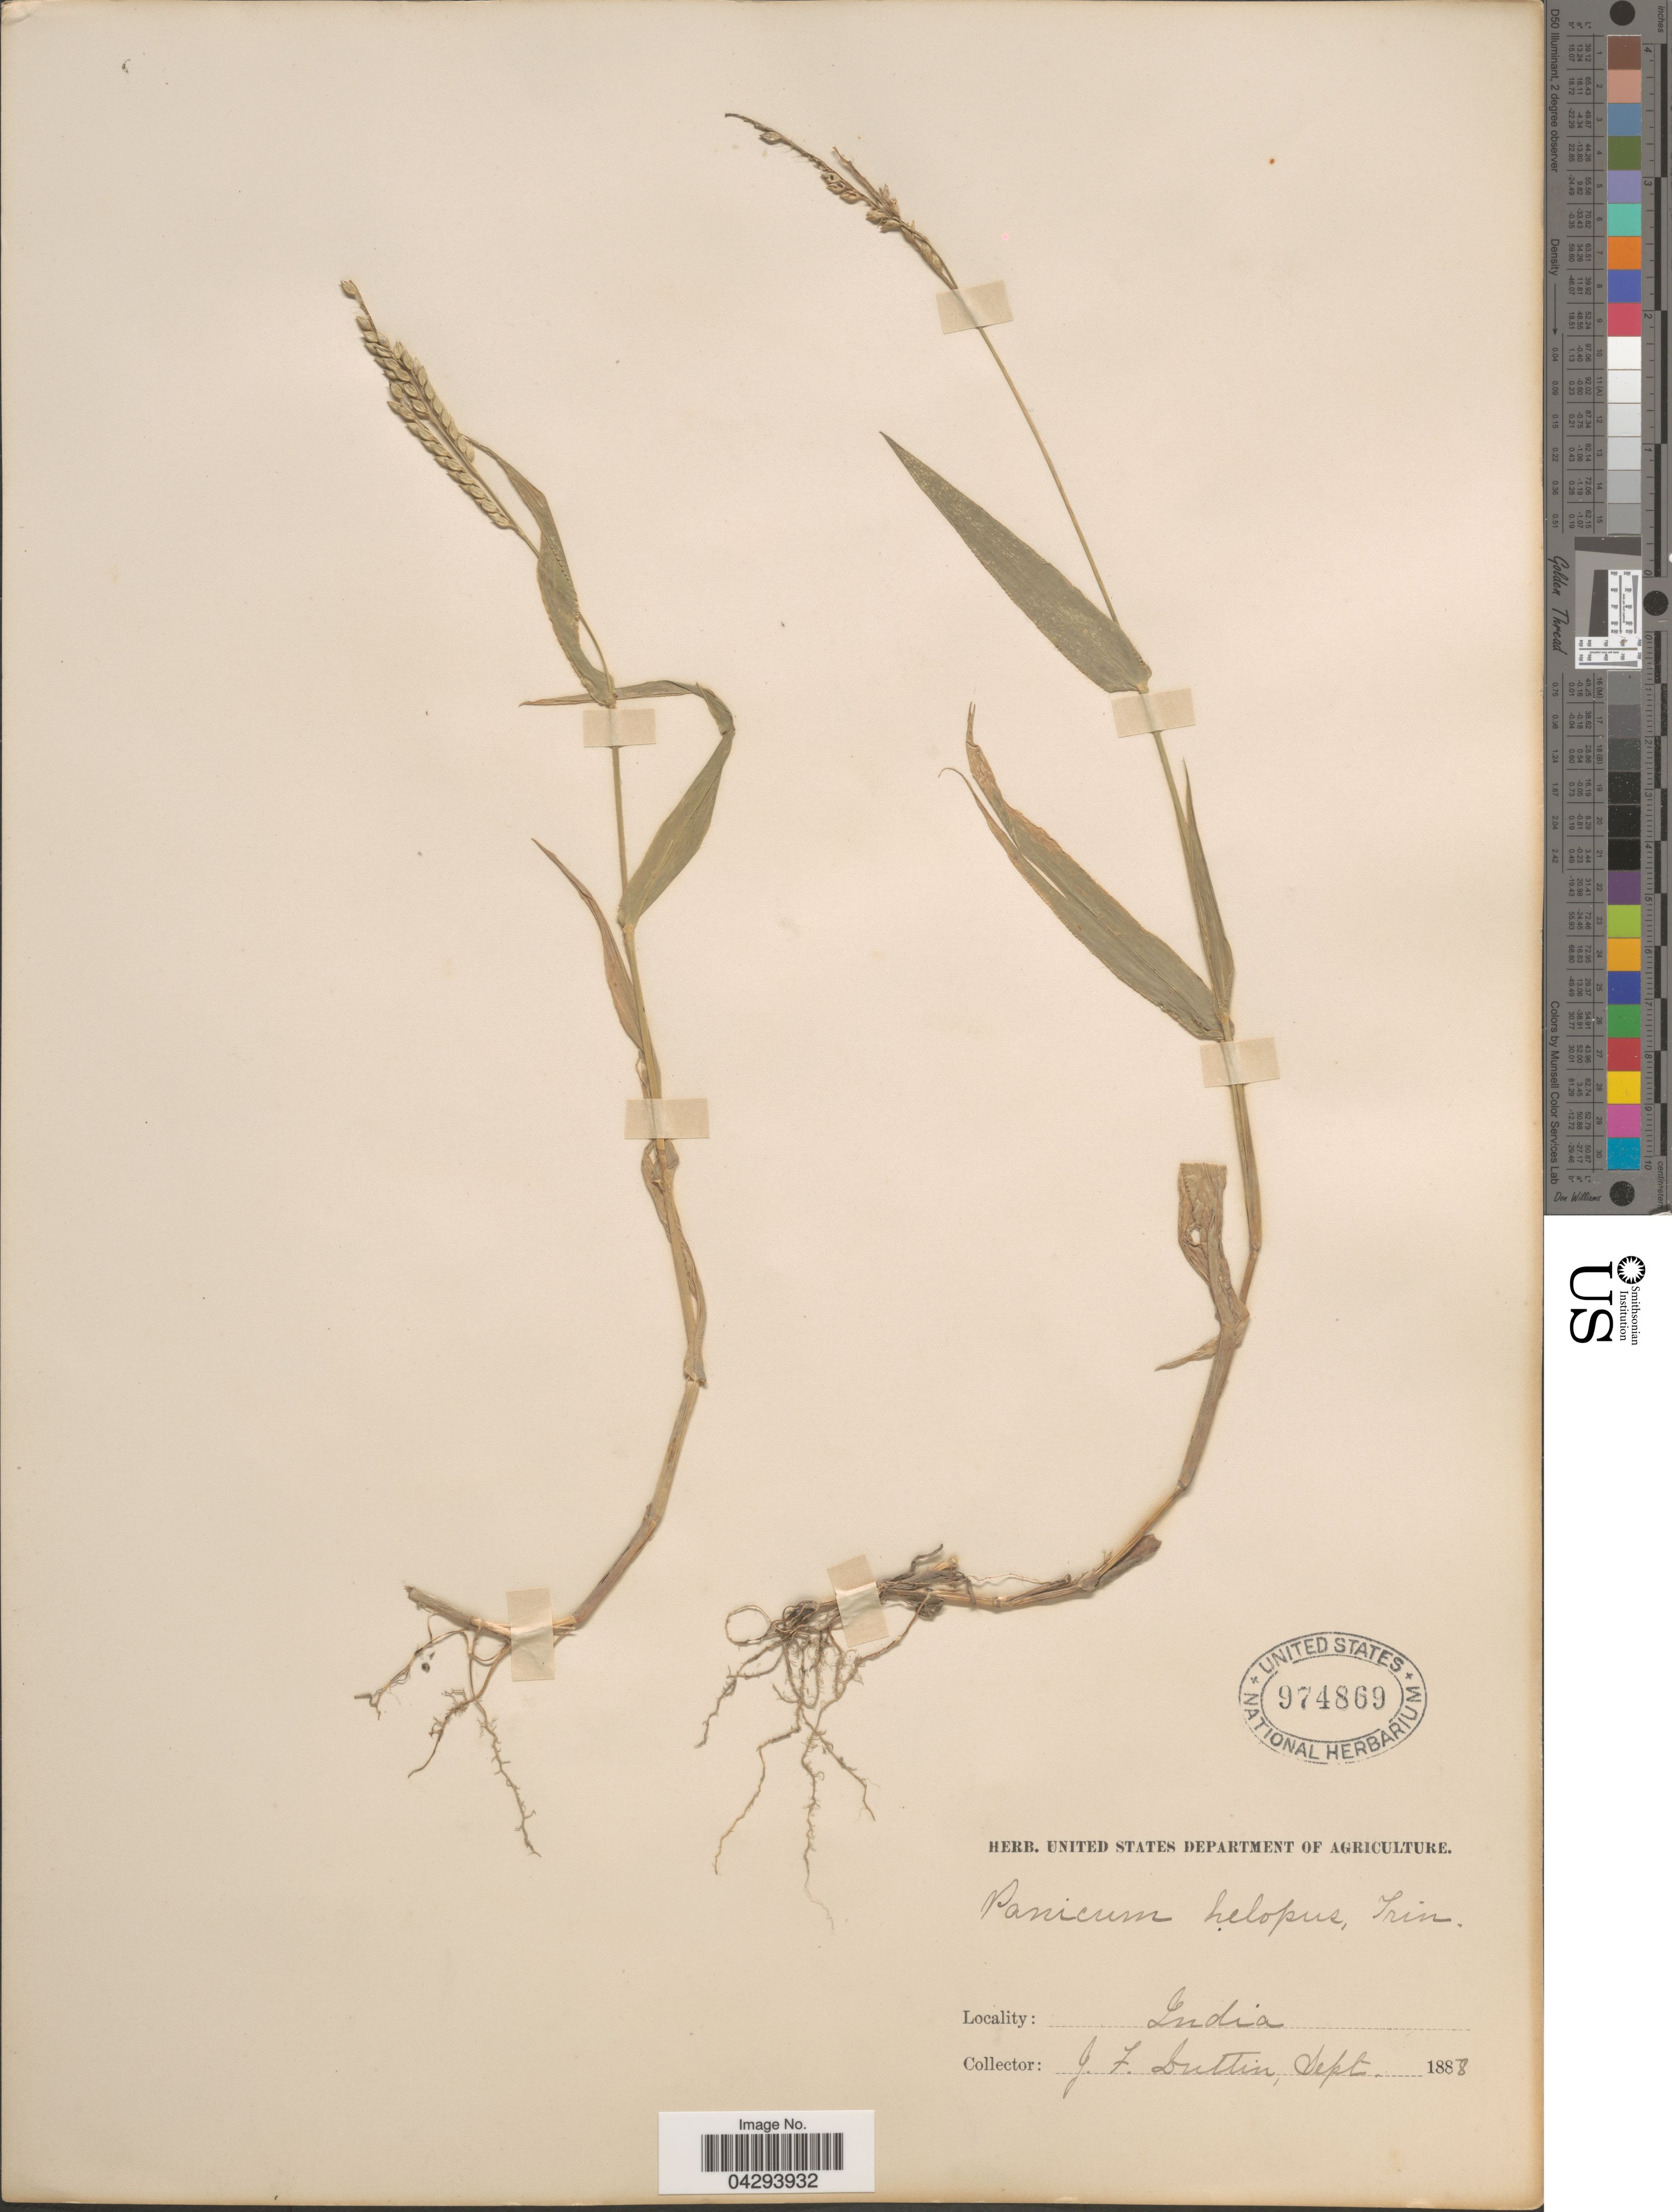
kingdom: Plantae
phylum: Tracheophyta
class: Liliopsida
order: Poales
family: Poaceae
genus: Urochloa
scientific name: Urochloa panicoides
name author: P. Beauv.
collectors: J. F. Duthie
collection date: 1888-09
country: India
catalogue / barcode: US 974869